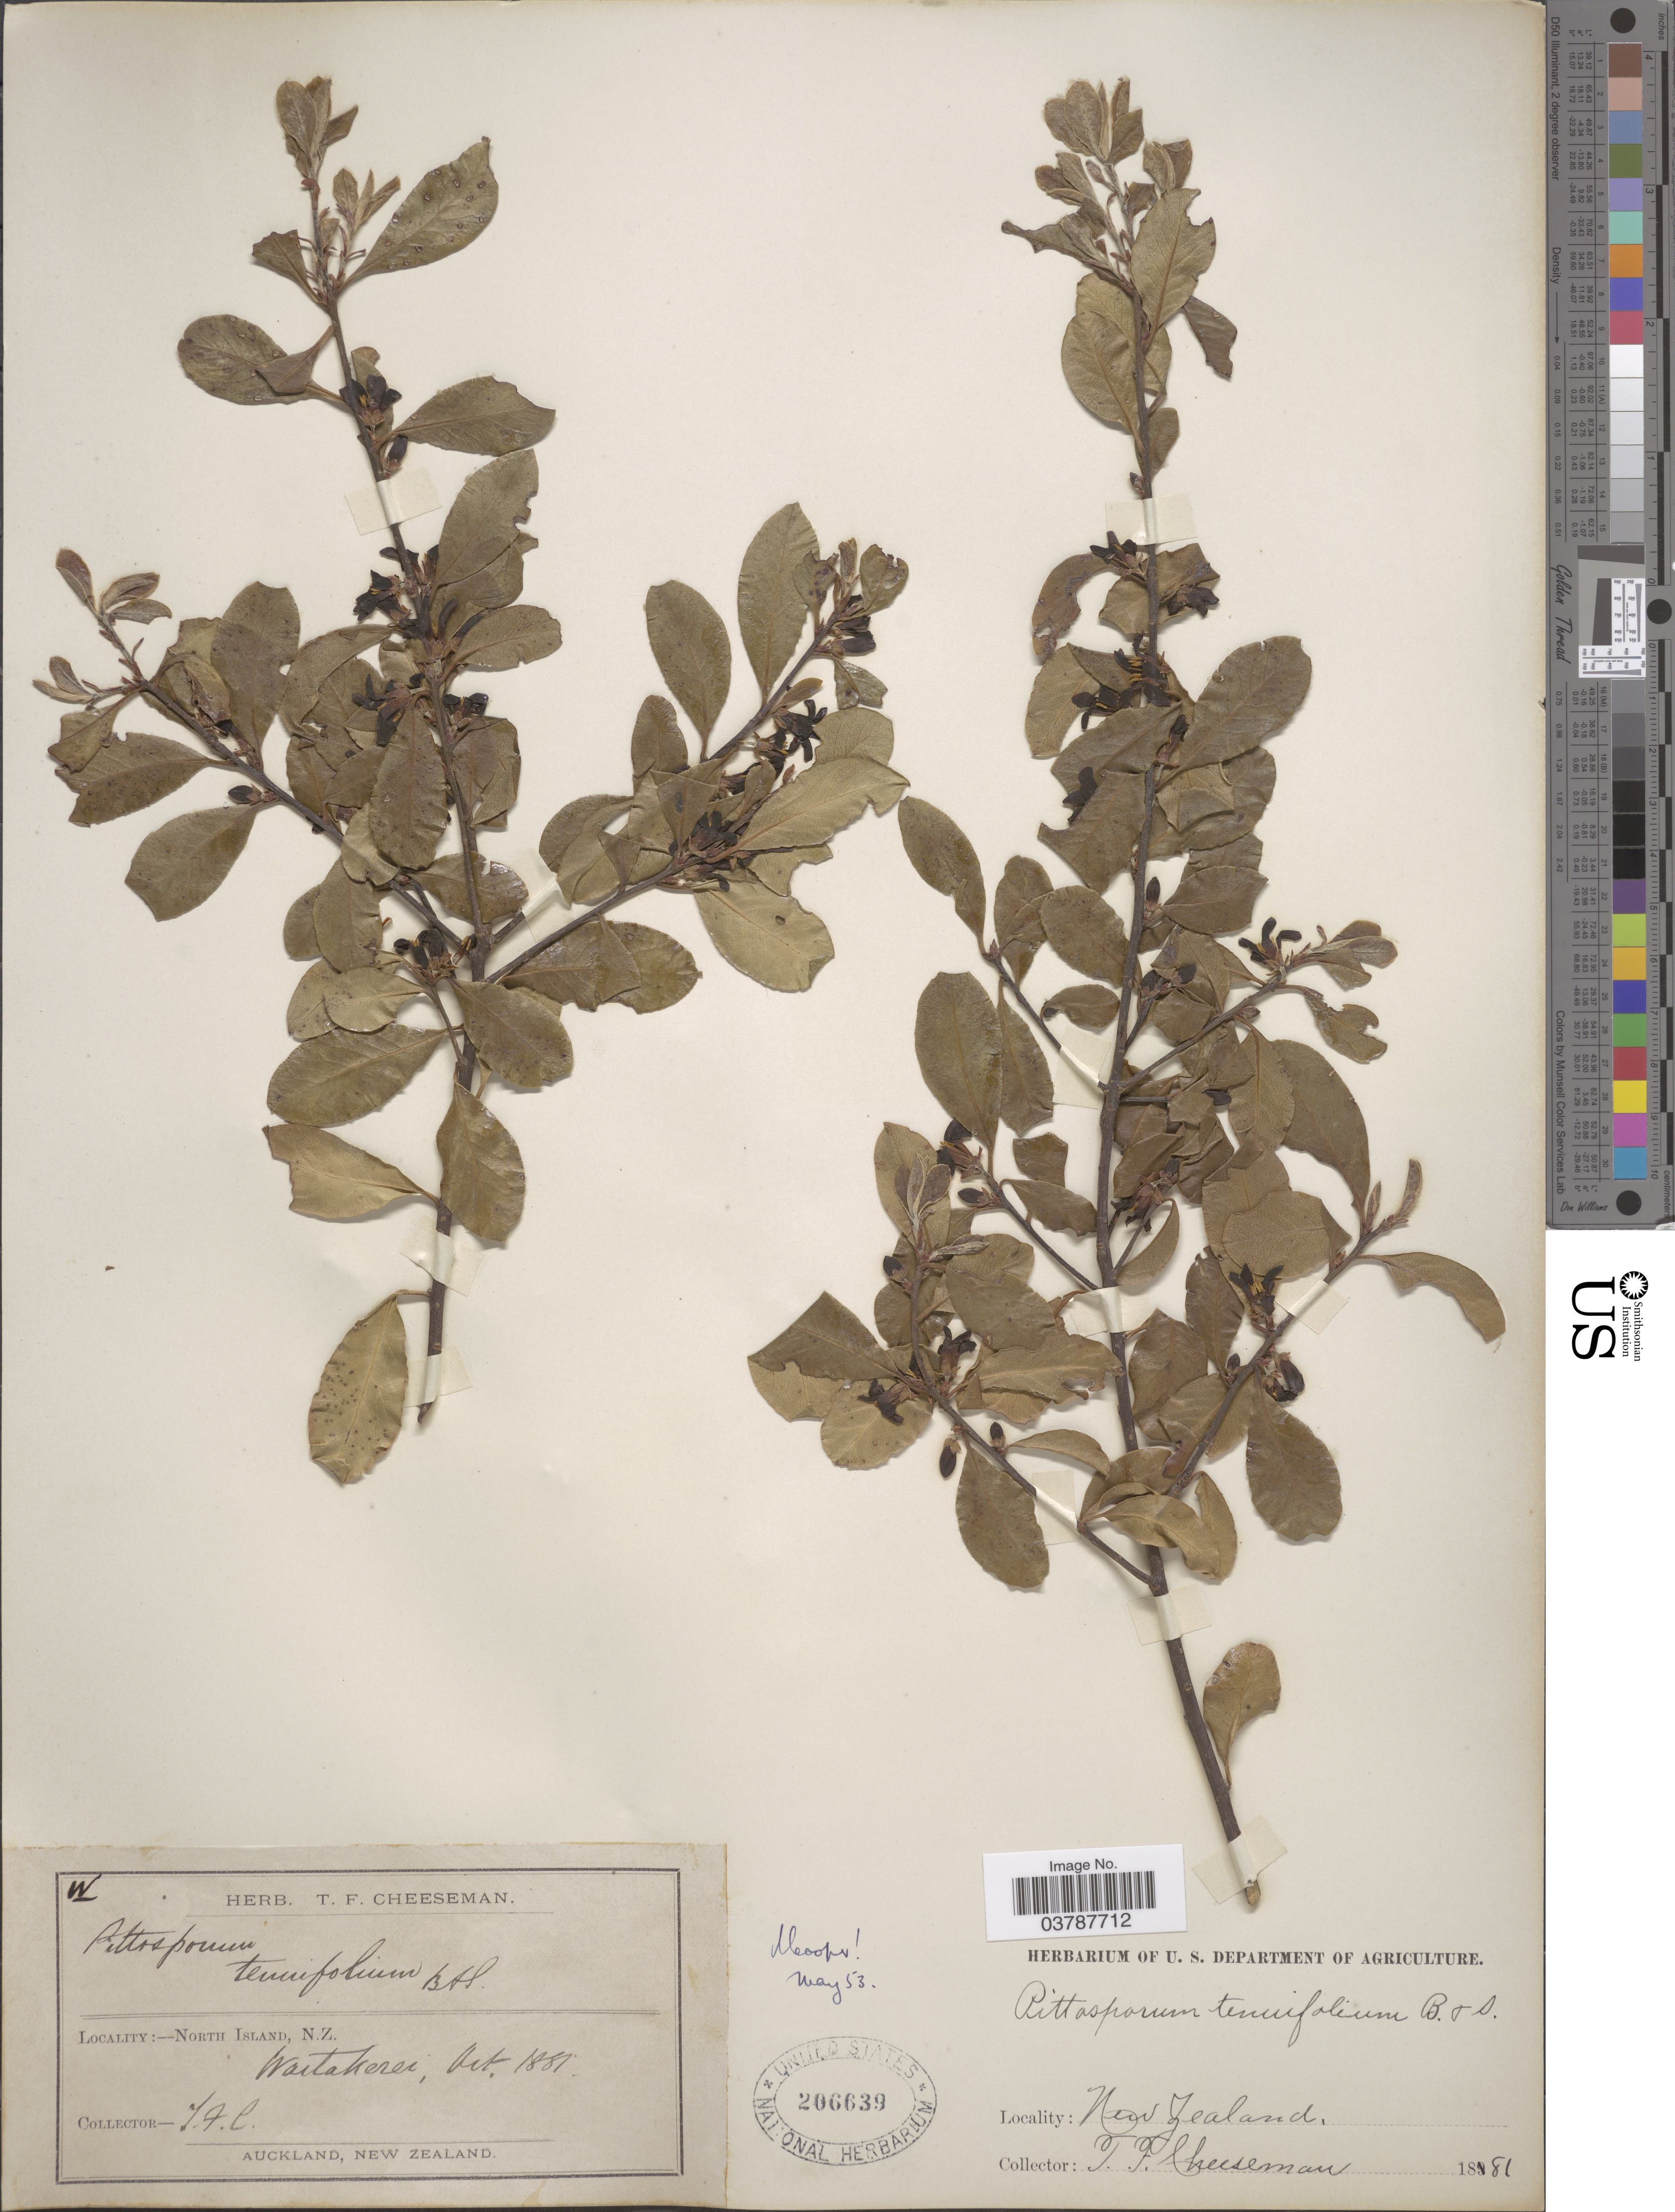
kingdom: Plantae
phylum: Tracheophyta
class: Magnoliopsida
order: Apiales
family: Pittosporaceae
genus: Pittosporum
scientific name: Pittosporum tenuifolium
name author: Gaertn.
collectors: T. F. Cheeseman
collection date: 1881-10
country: New Zealand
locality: North Island. Waitakerei.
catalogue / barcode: US 206639